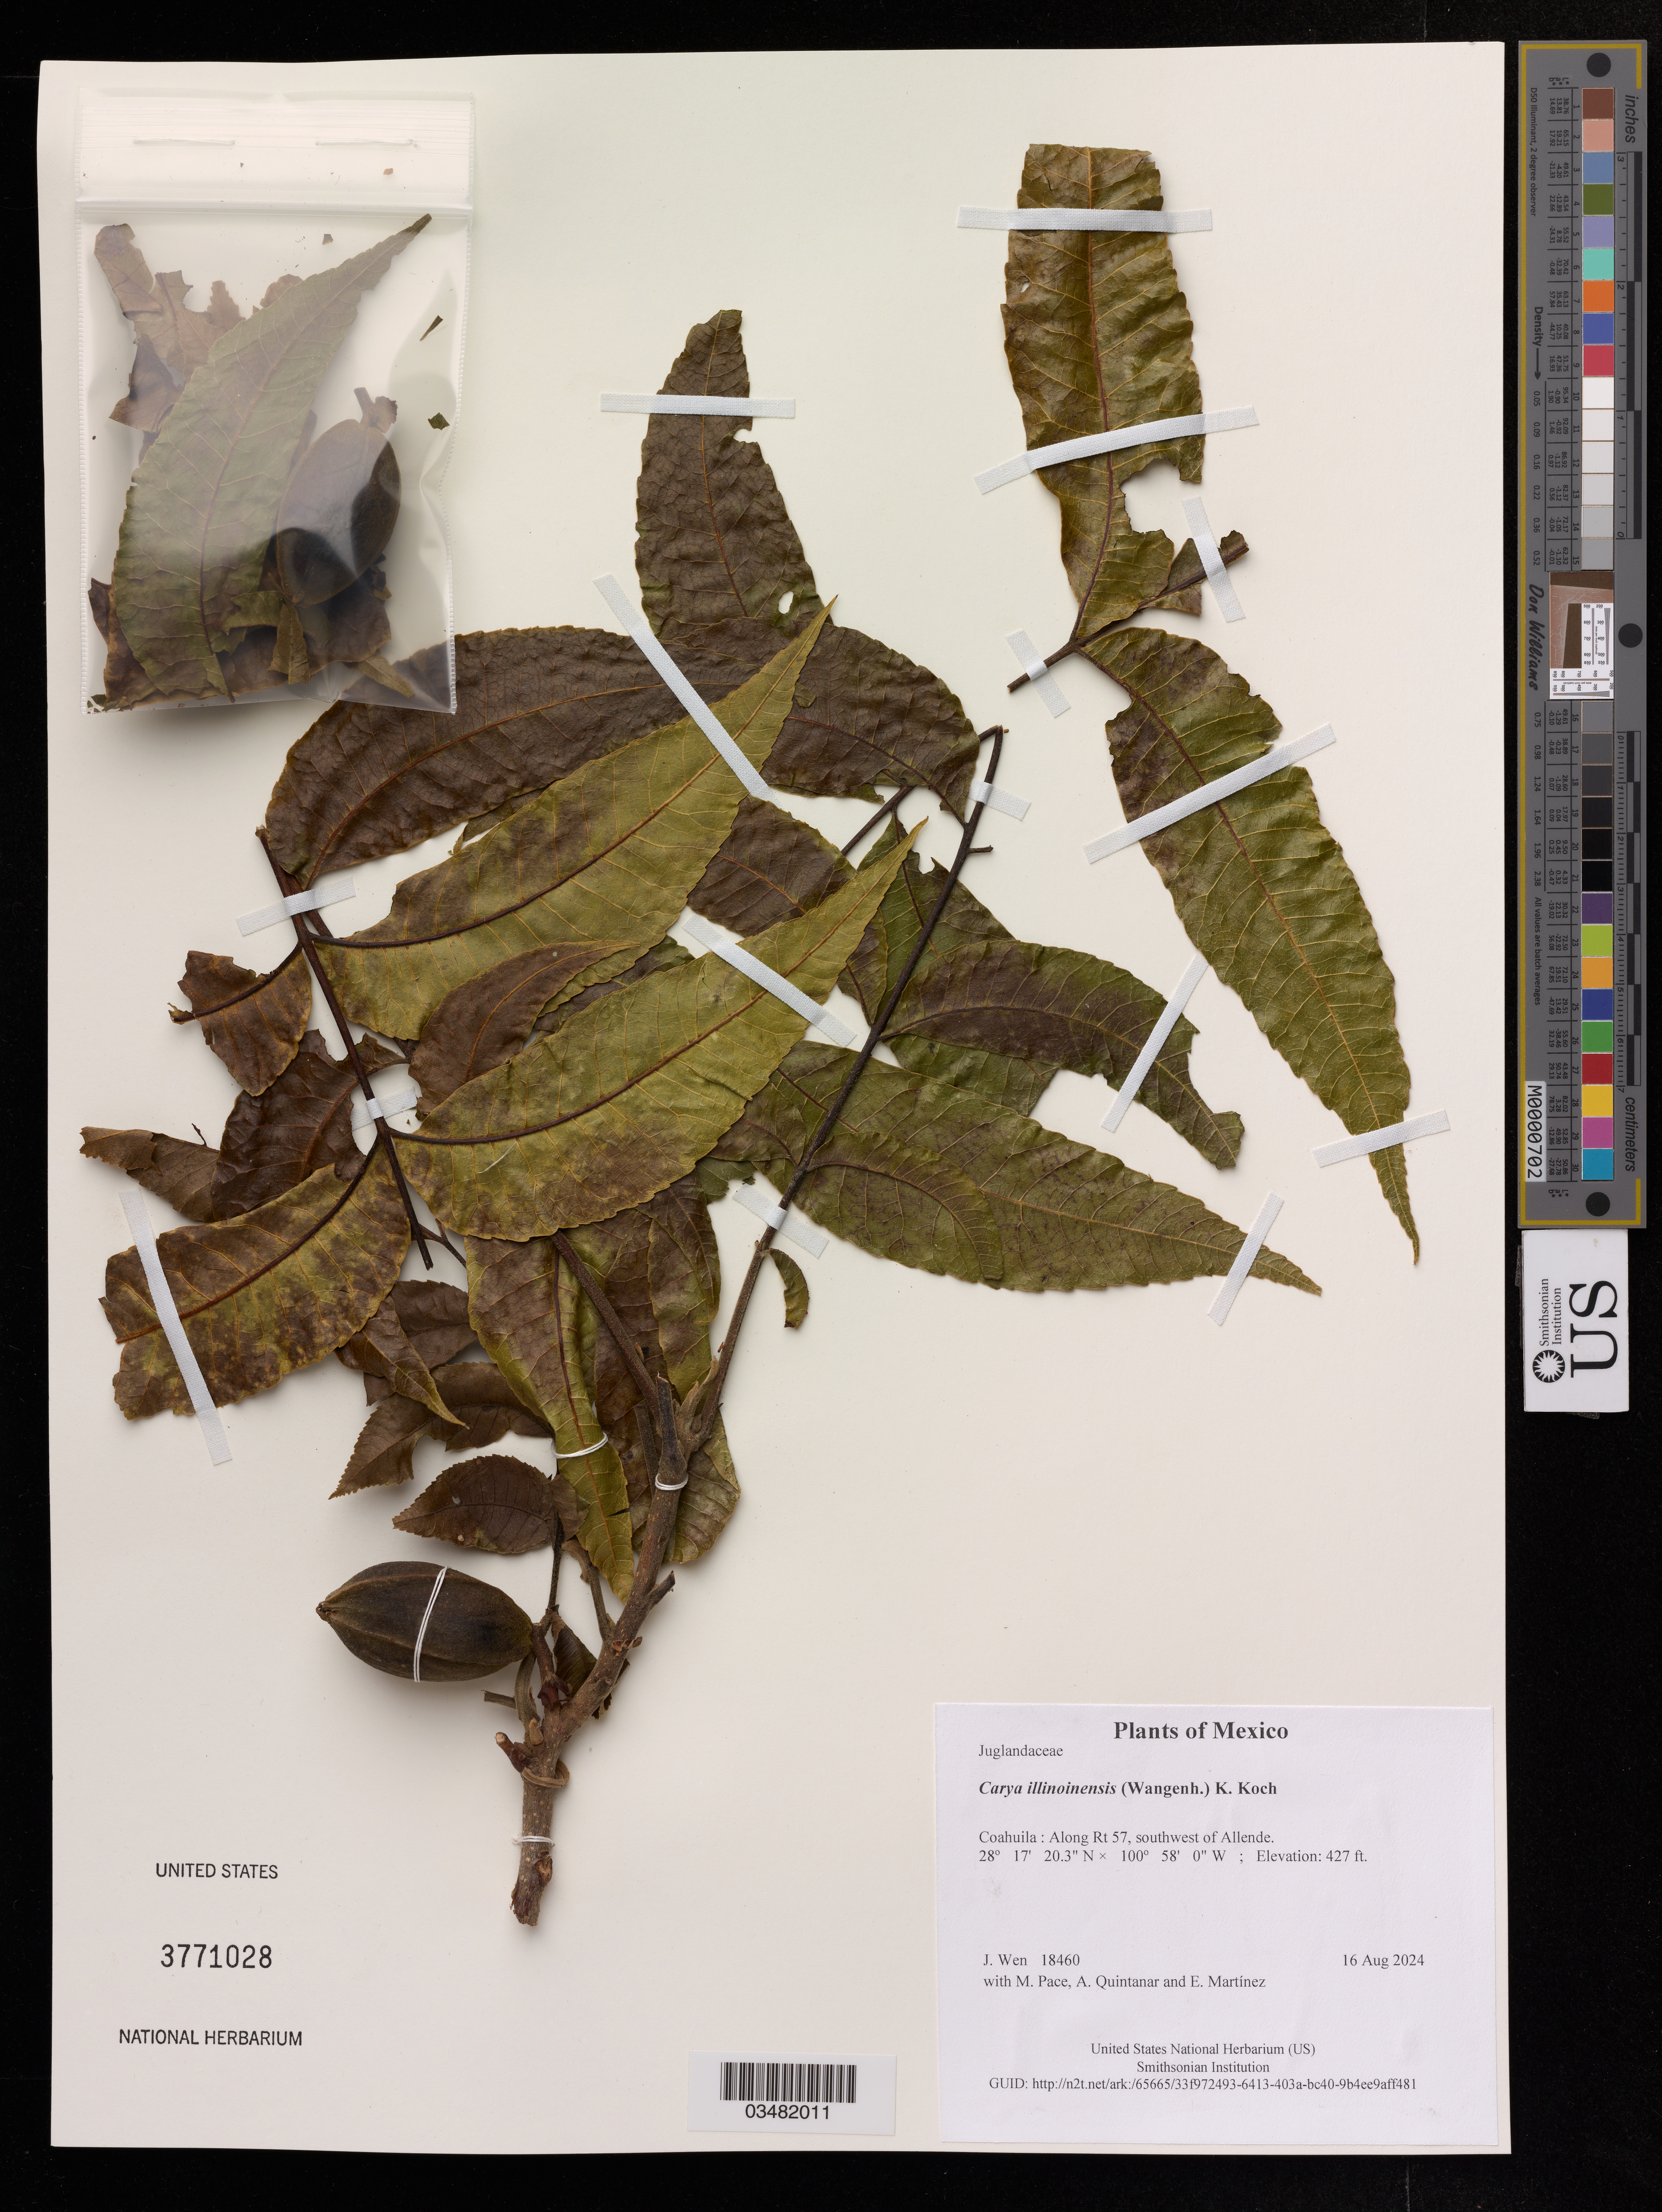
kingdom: Plantae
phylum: Tracheophyta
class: Magnoliopsida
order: Fagales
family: Juglandaceae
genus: Carya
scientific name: Carya illinoinensis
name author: (Wangenh.) K. Koch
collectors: J. Wen, M. Pace, A. Quintanar & E. Martinez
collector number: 18460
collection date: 2024-08-16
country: Mexico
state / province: Coahuila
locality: Along Rt 57, southwest of Allende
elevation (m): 130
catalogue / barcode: US 3771028